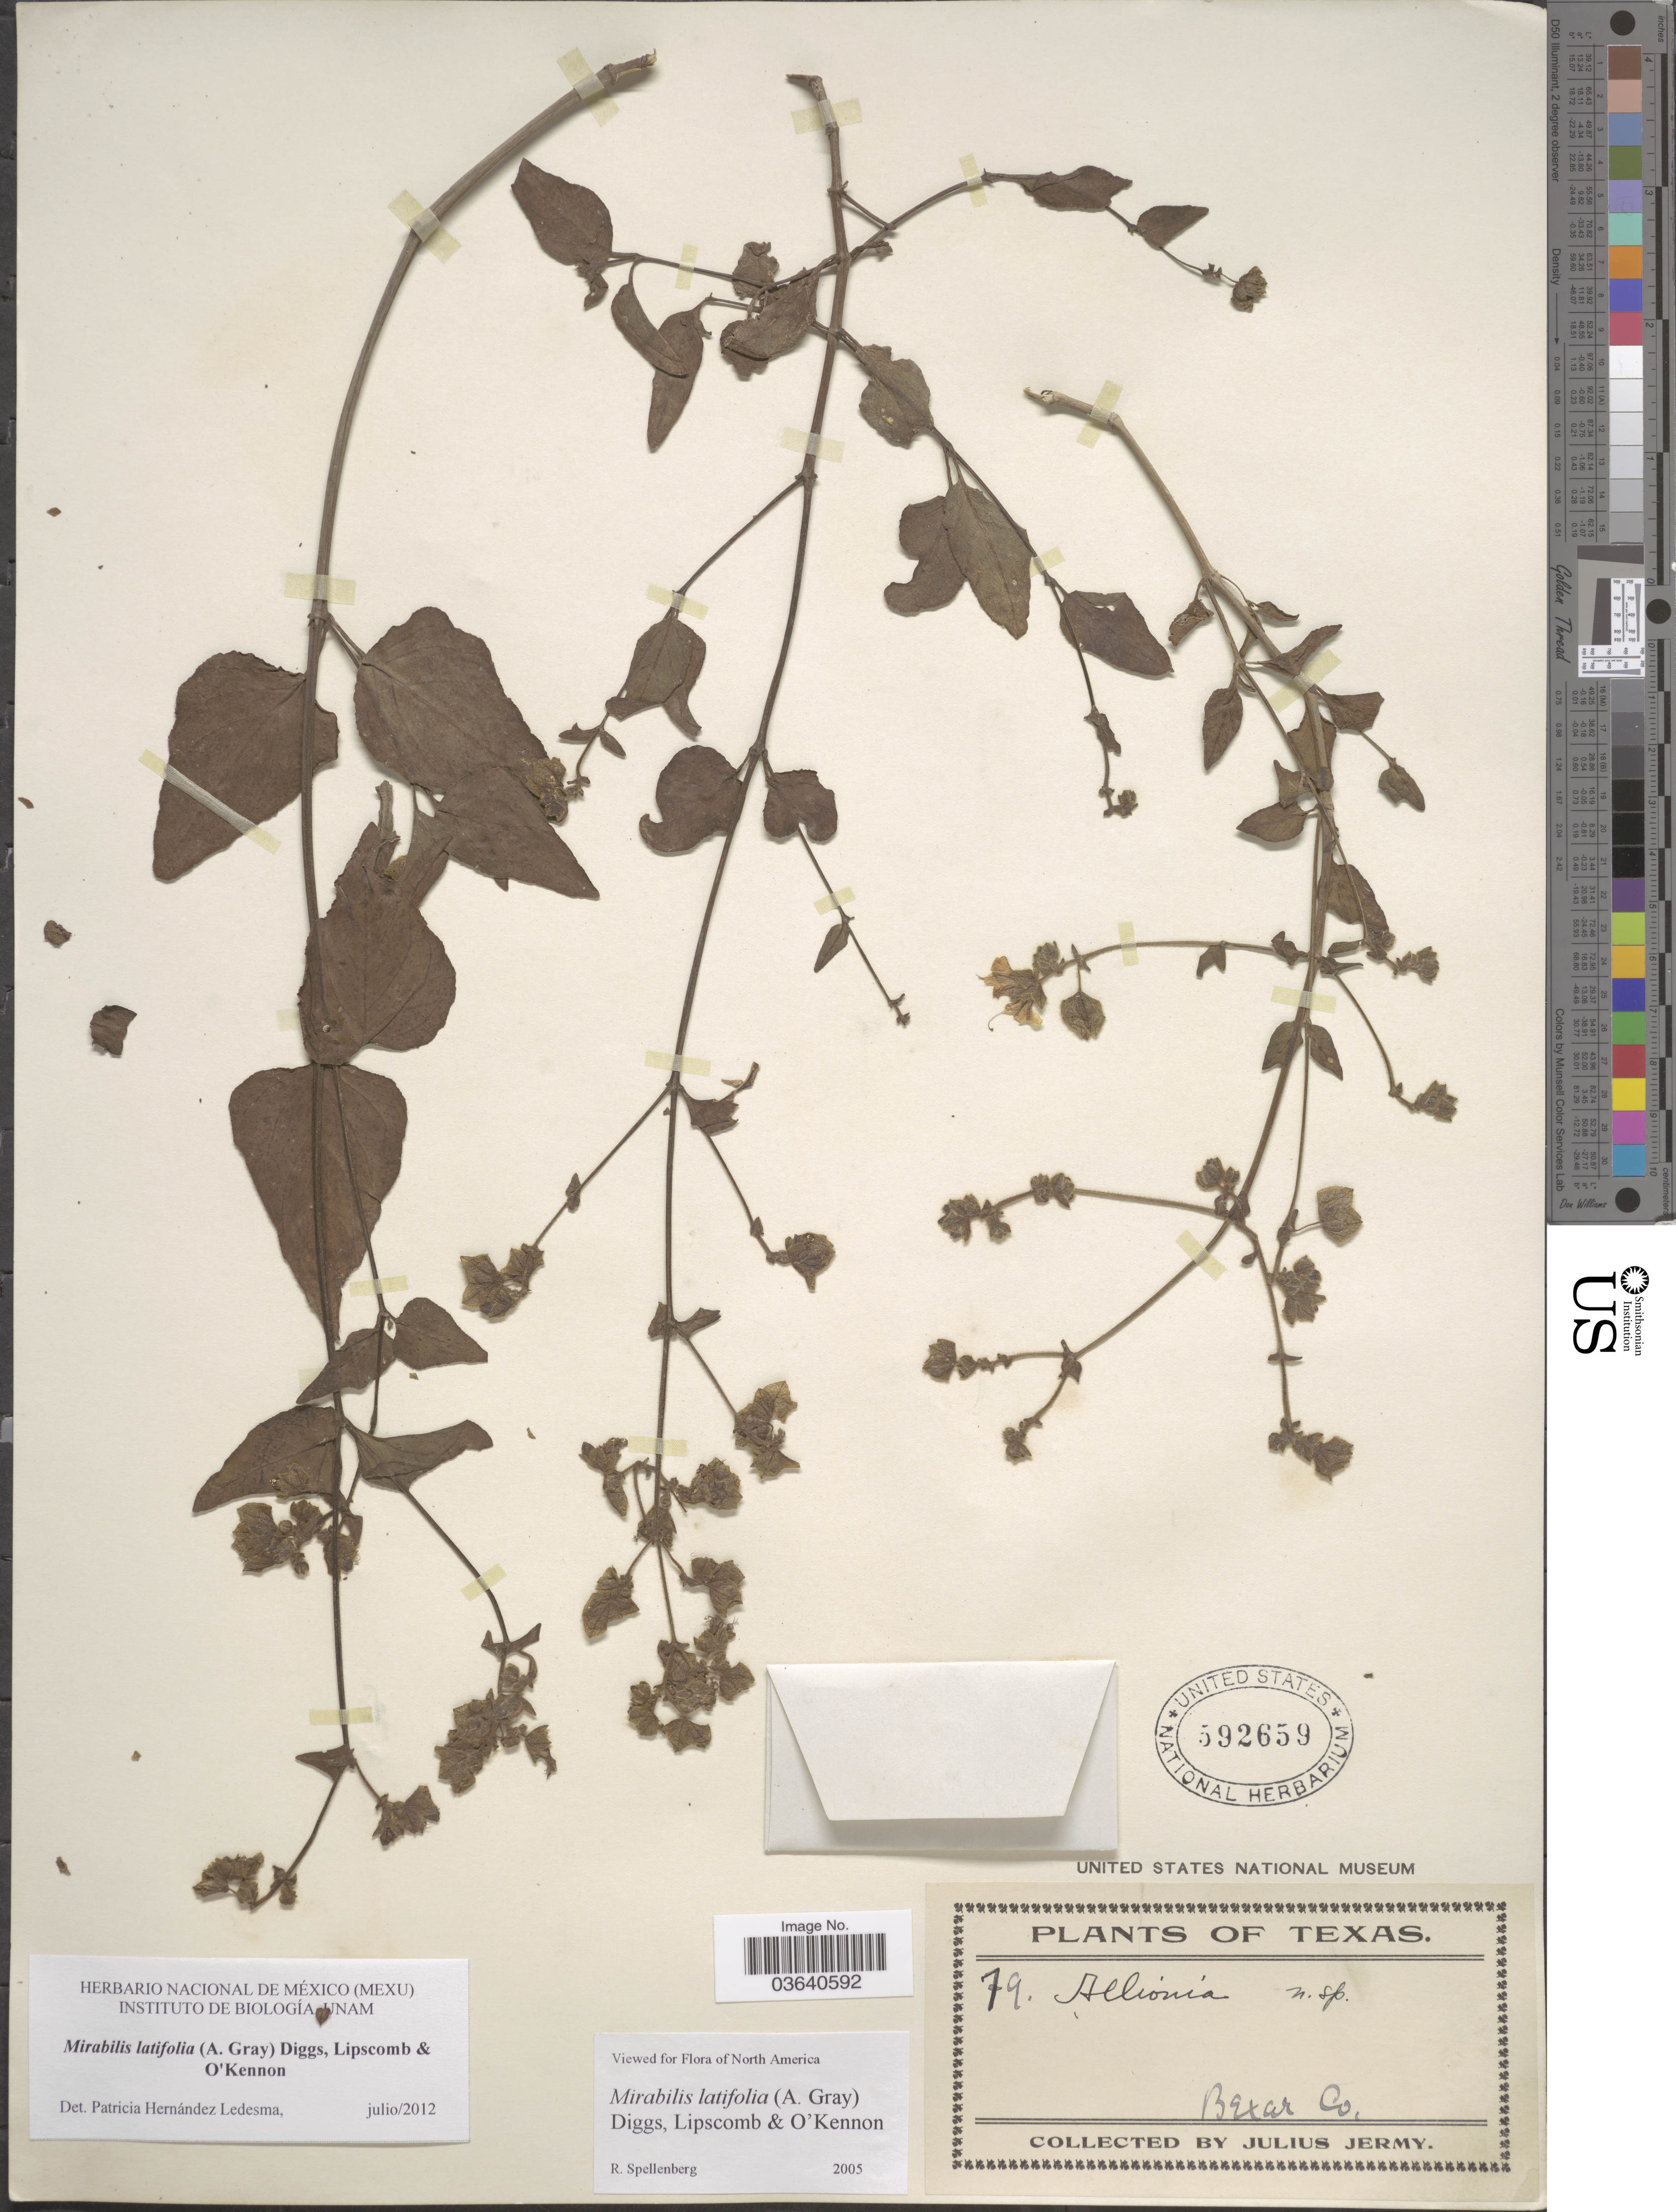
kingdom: Plantae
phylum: Tracheophyta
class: Magnoliopsida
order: Caryophyllales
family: Nyctaginaceae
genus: Mirabilis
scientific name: Mirabilis latifolia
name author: (A. Gray) Diggs et al.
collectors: J. Jermy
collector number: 79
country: United States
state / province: Texas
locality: Bexar Co.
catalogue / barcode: US 592659